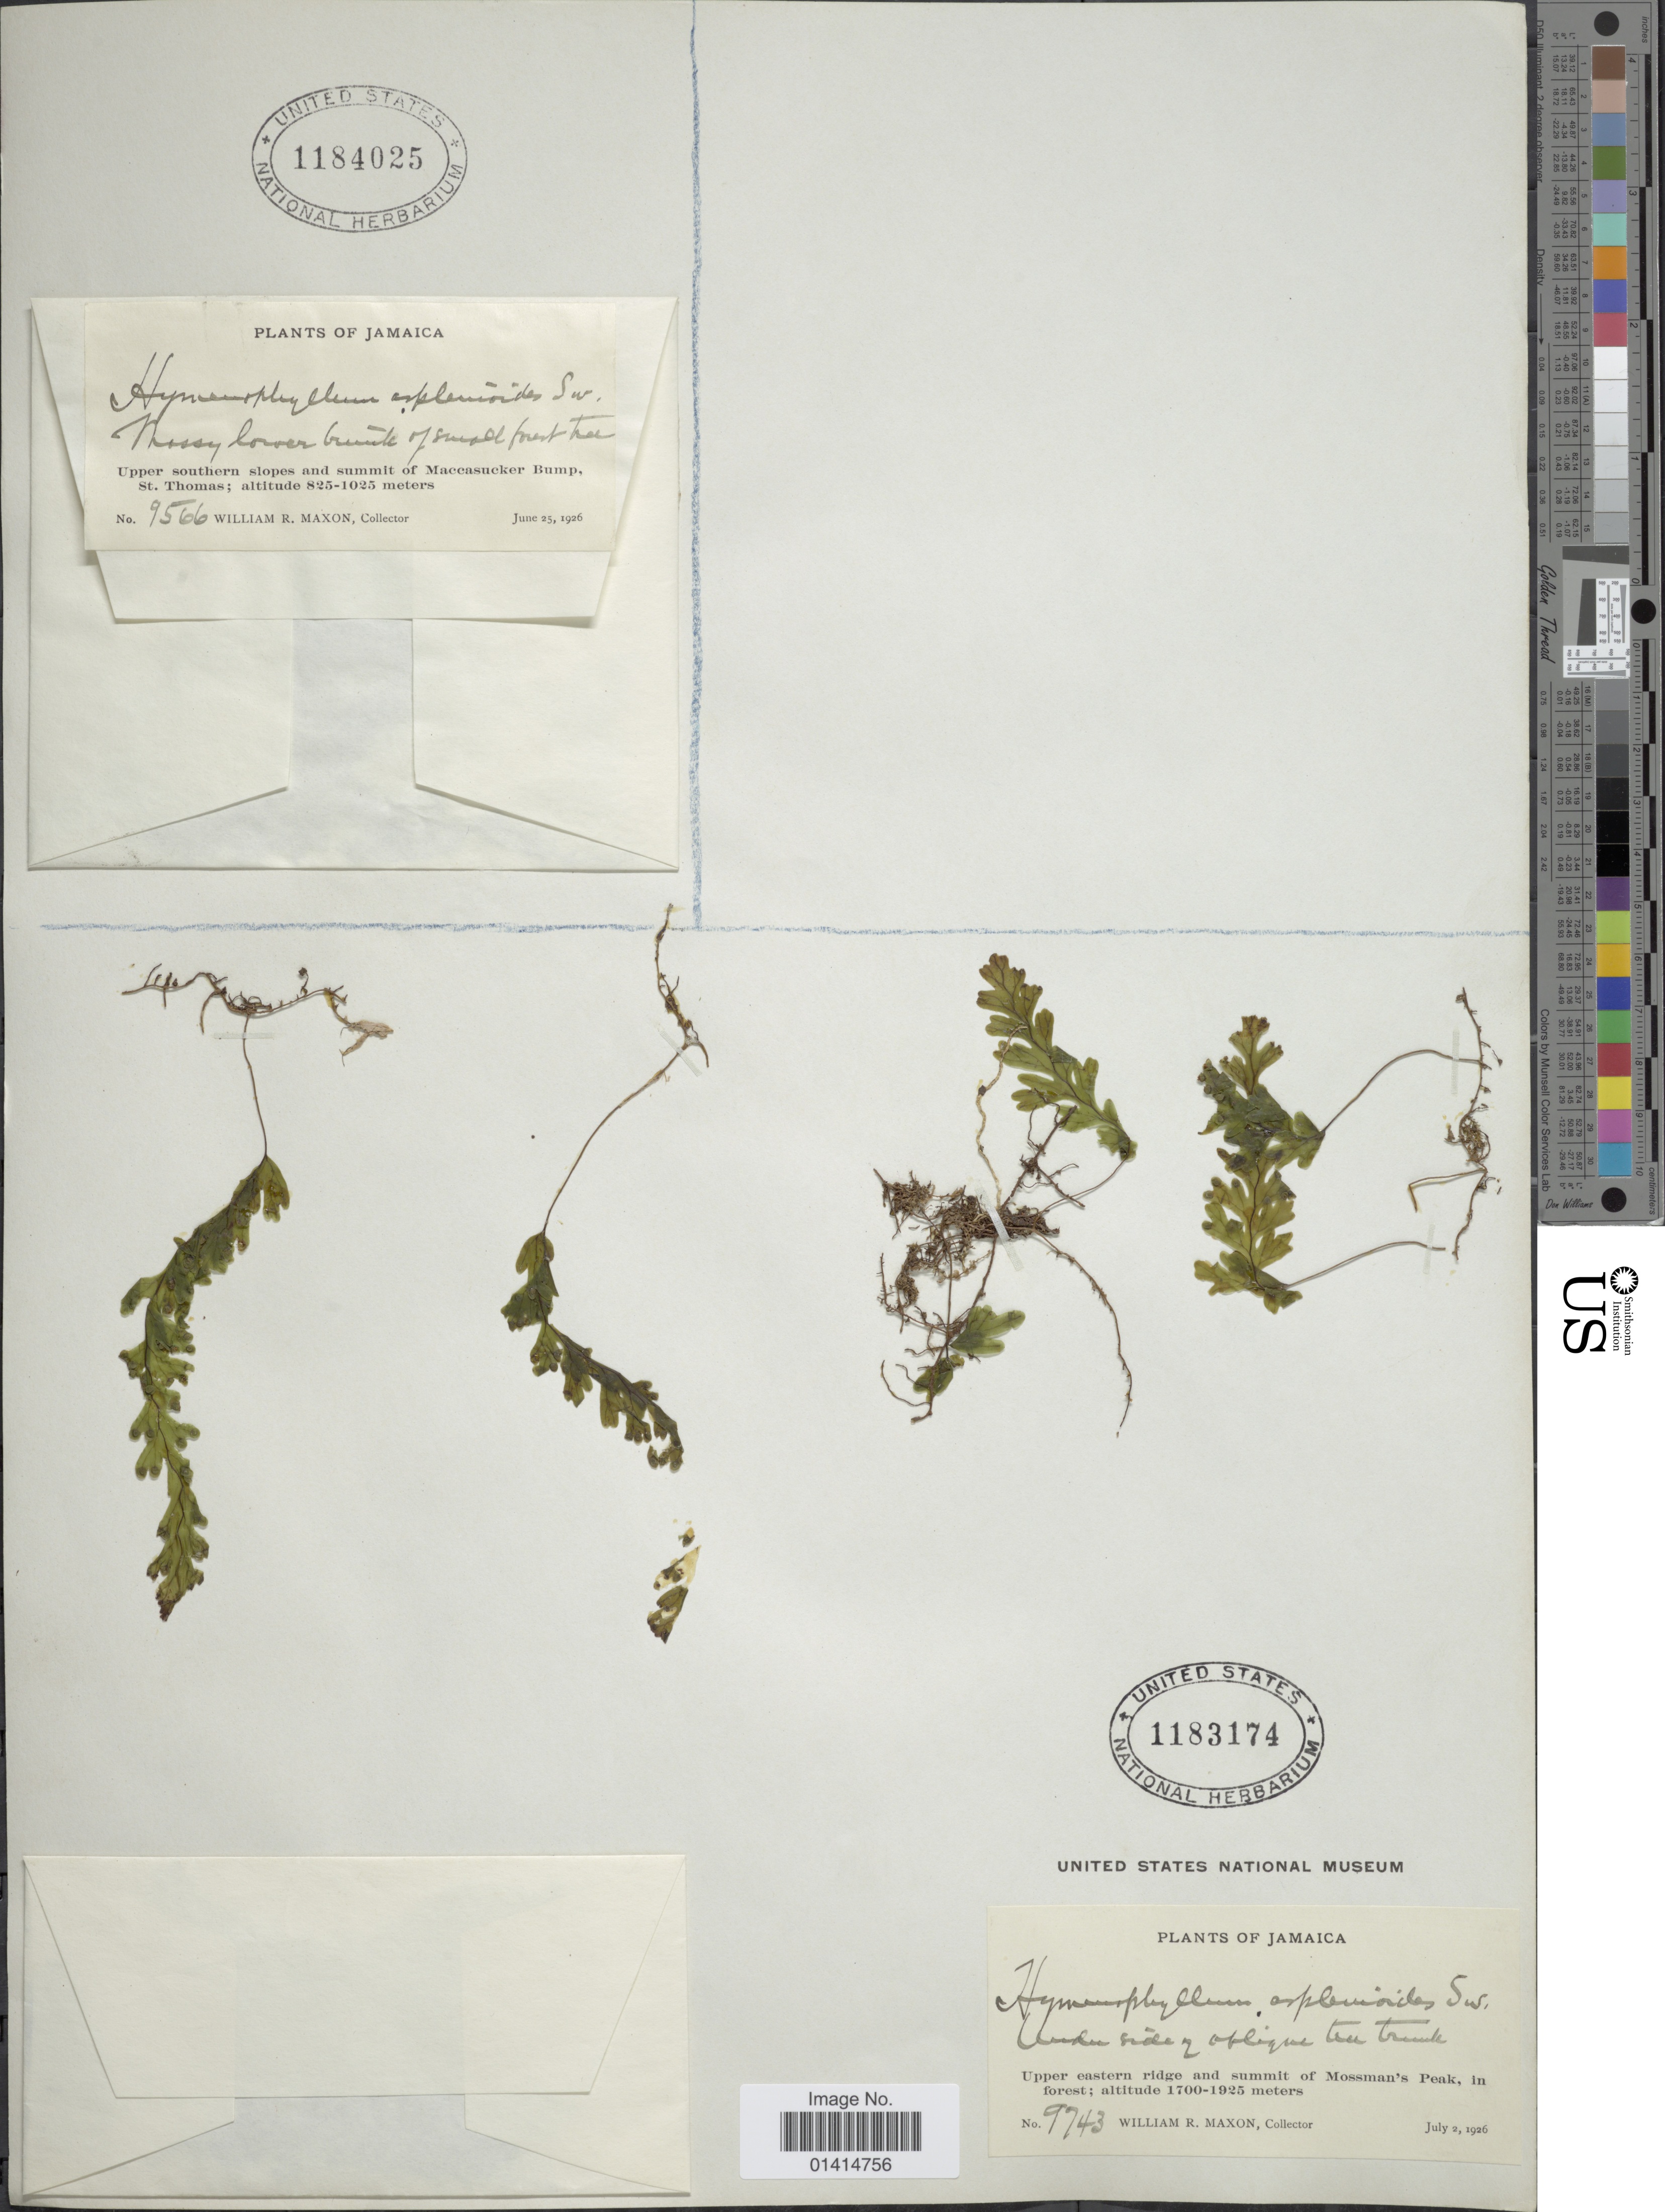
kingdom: Plantae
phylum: Tracheophyta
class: Polypodiopsida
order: Hymenophyllales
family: Hymenophyllaceae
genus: Hymenophyllum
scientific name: Hymenophyllum asplenioides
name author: (Sw.) Sw.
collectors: W. R. Maxon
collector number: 9743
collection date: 1926-07-02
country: Jamaica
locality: Upper eastern ridge and summit of Mossman's Peak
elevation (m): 1700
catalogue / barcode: US 1183174